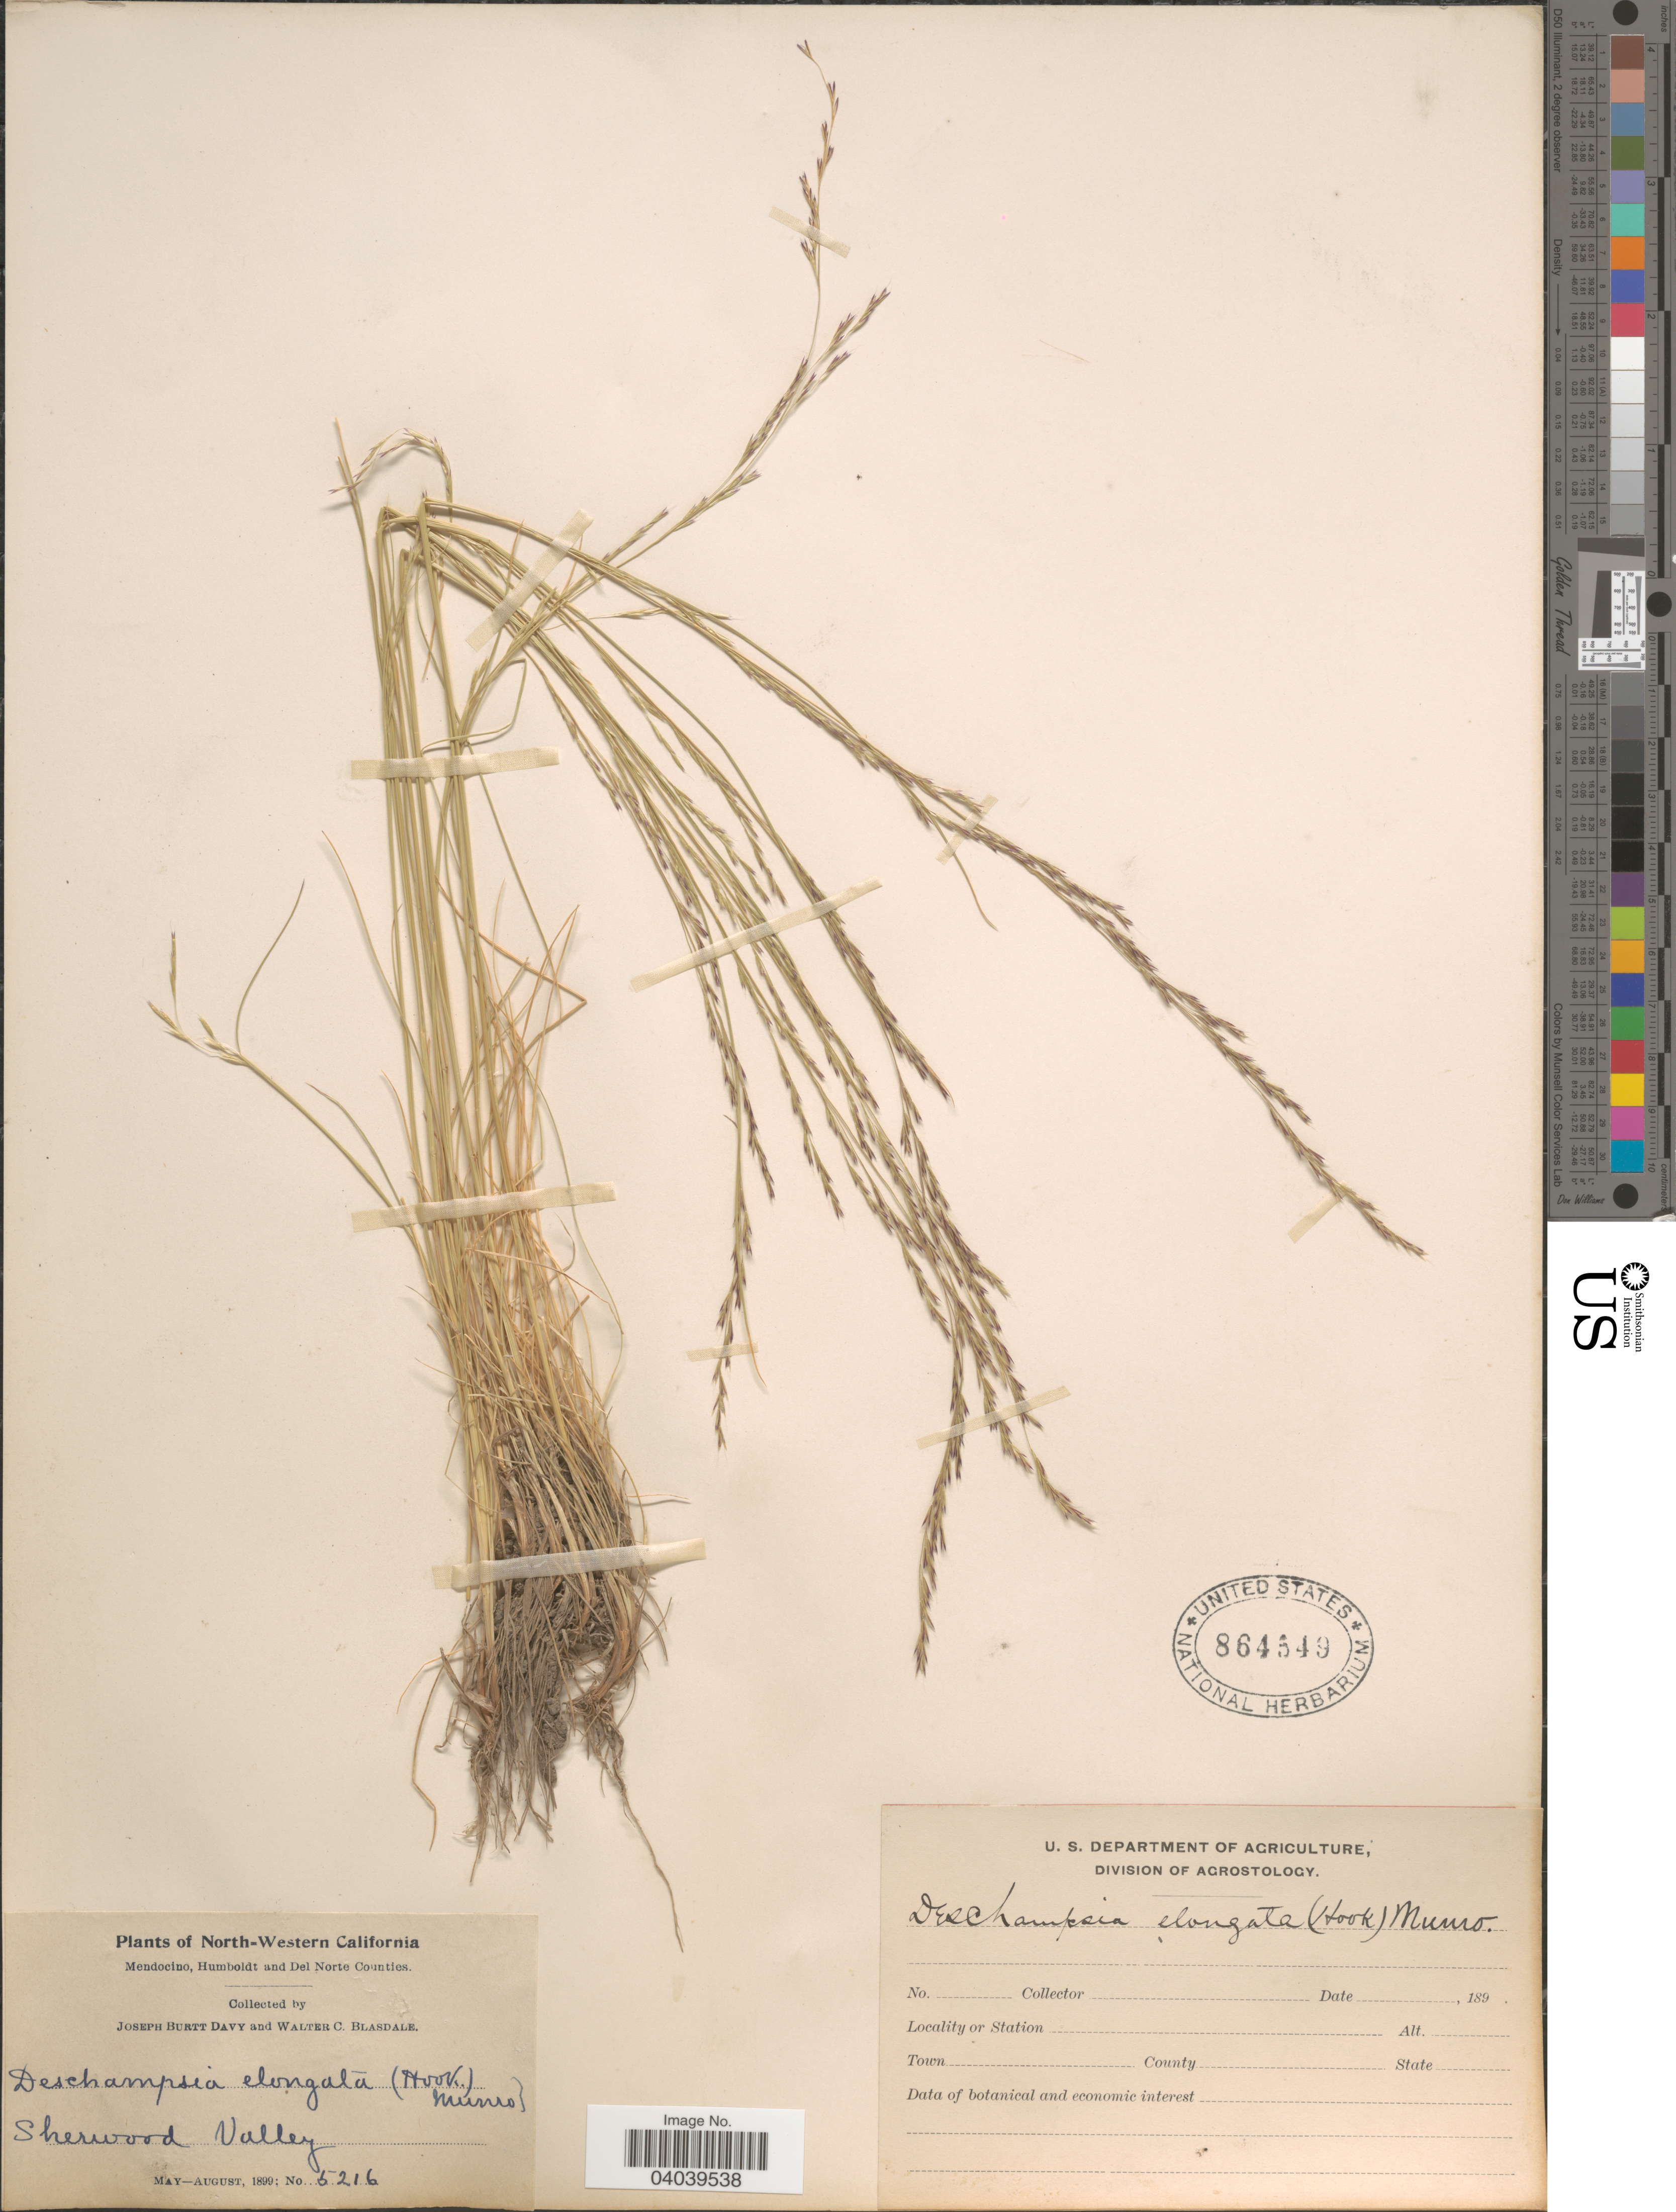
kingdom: Plantae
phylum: Tracheophyta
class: Liliopsida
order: Poales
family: Poaceae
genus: Deschampsia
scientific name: Deschampsia elongata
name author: (Hook.) Munro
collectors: J. Burtt Davy & W. Blasdale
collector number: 5216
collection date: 1899-05/1899-08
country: United States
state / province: California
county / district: Mendocino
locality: North-Western California. Mendocino, Humboldt and Del Norte Counties. Sherwood Valley.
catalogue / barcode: US 864549